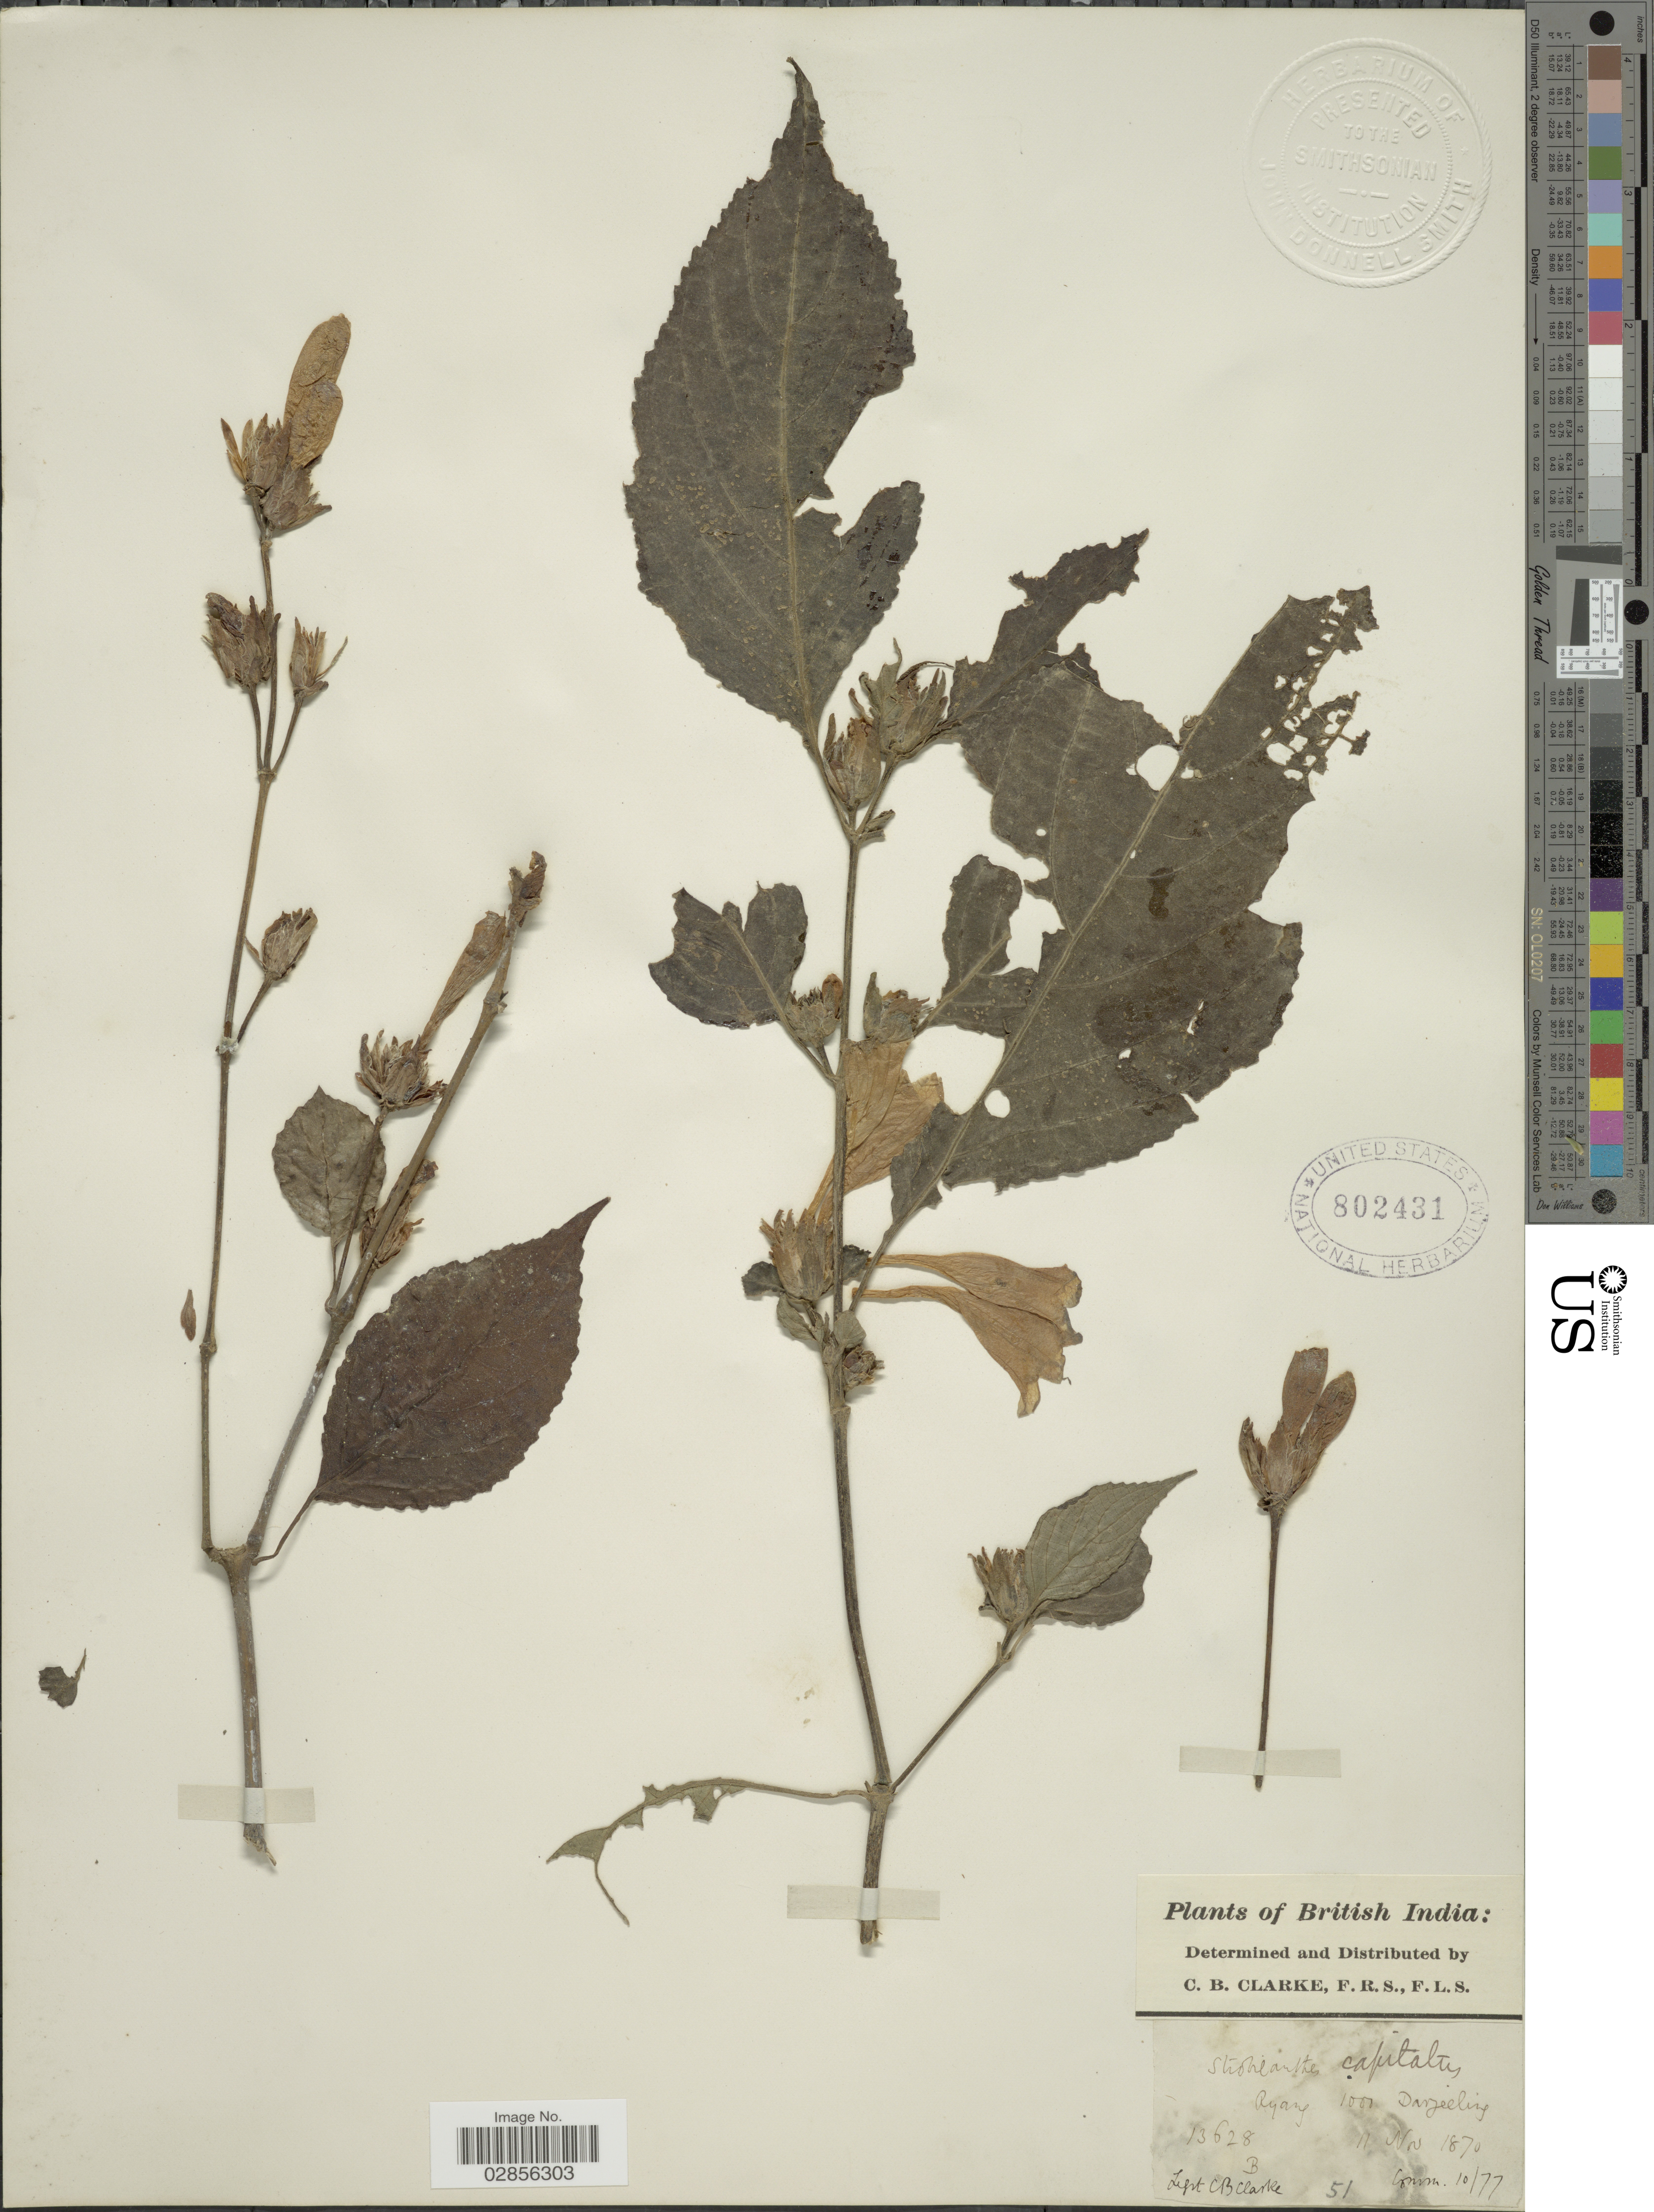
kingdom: Plantae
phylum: Tracheophyta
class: Magnoliopsida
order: Lamiales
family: Acanthaceae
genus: Strobilanthes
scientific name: Strobilanthes capitata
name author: (Nees) T. Anderson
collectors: C. B. Clarke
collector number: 13628B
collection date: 1870-11-11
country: India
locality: British India. Ryang. Darjeeling.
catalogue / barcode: US 802431